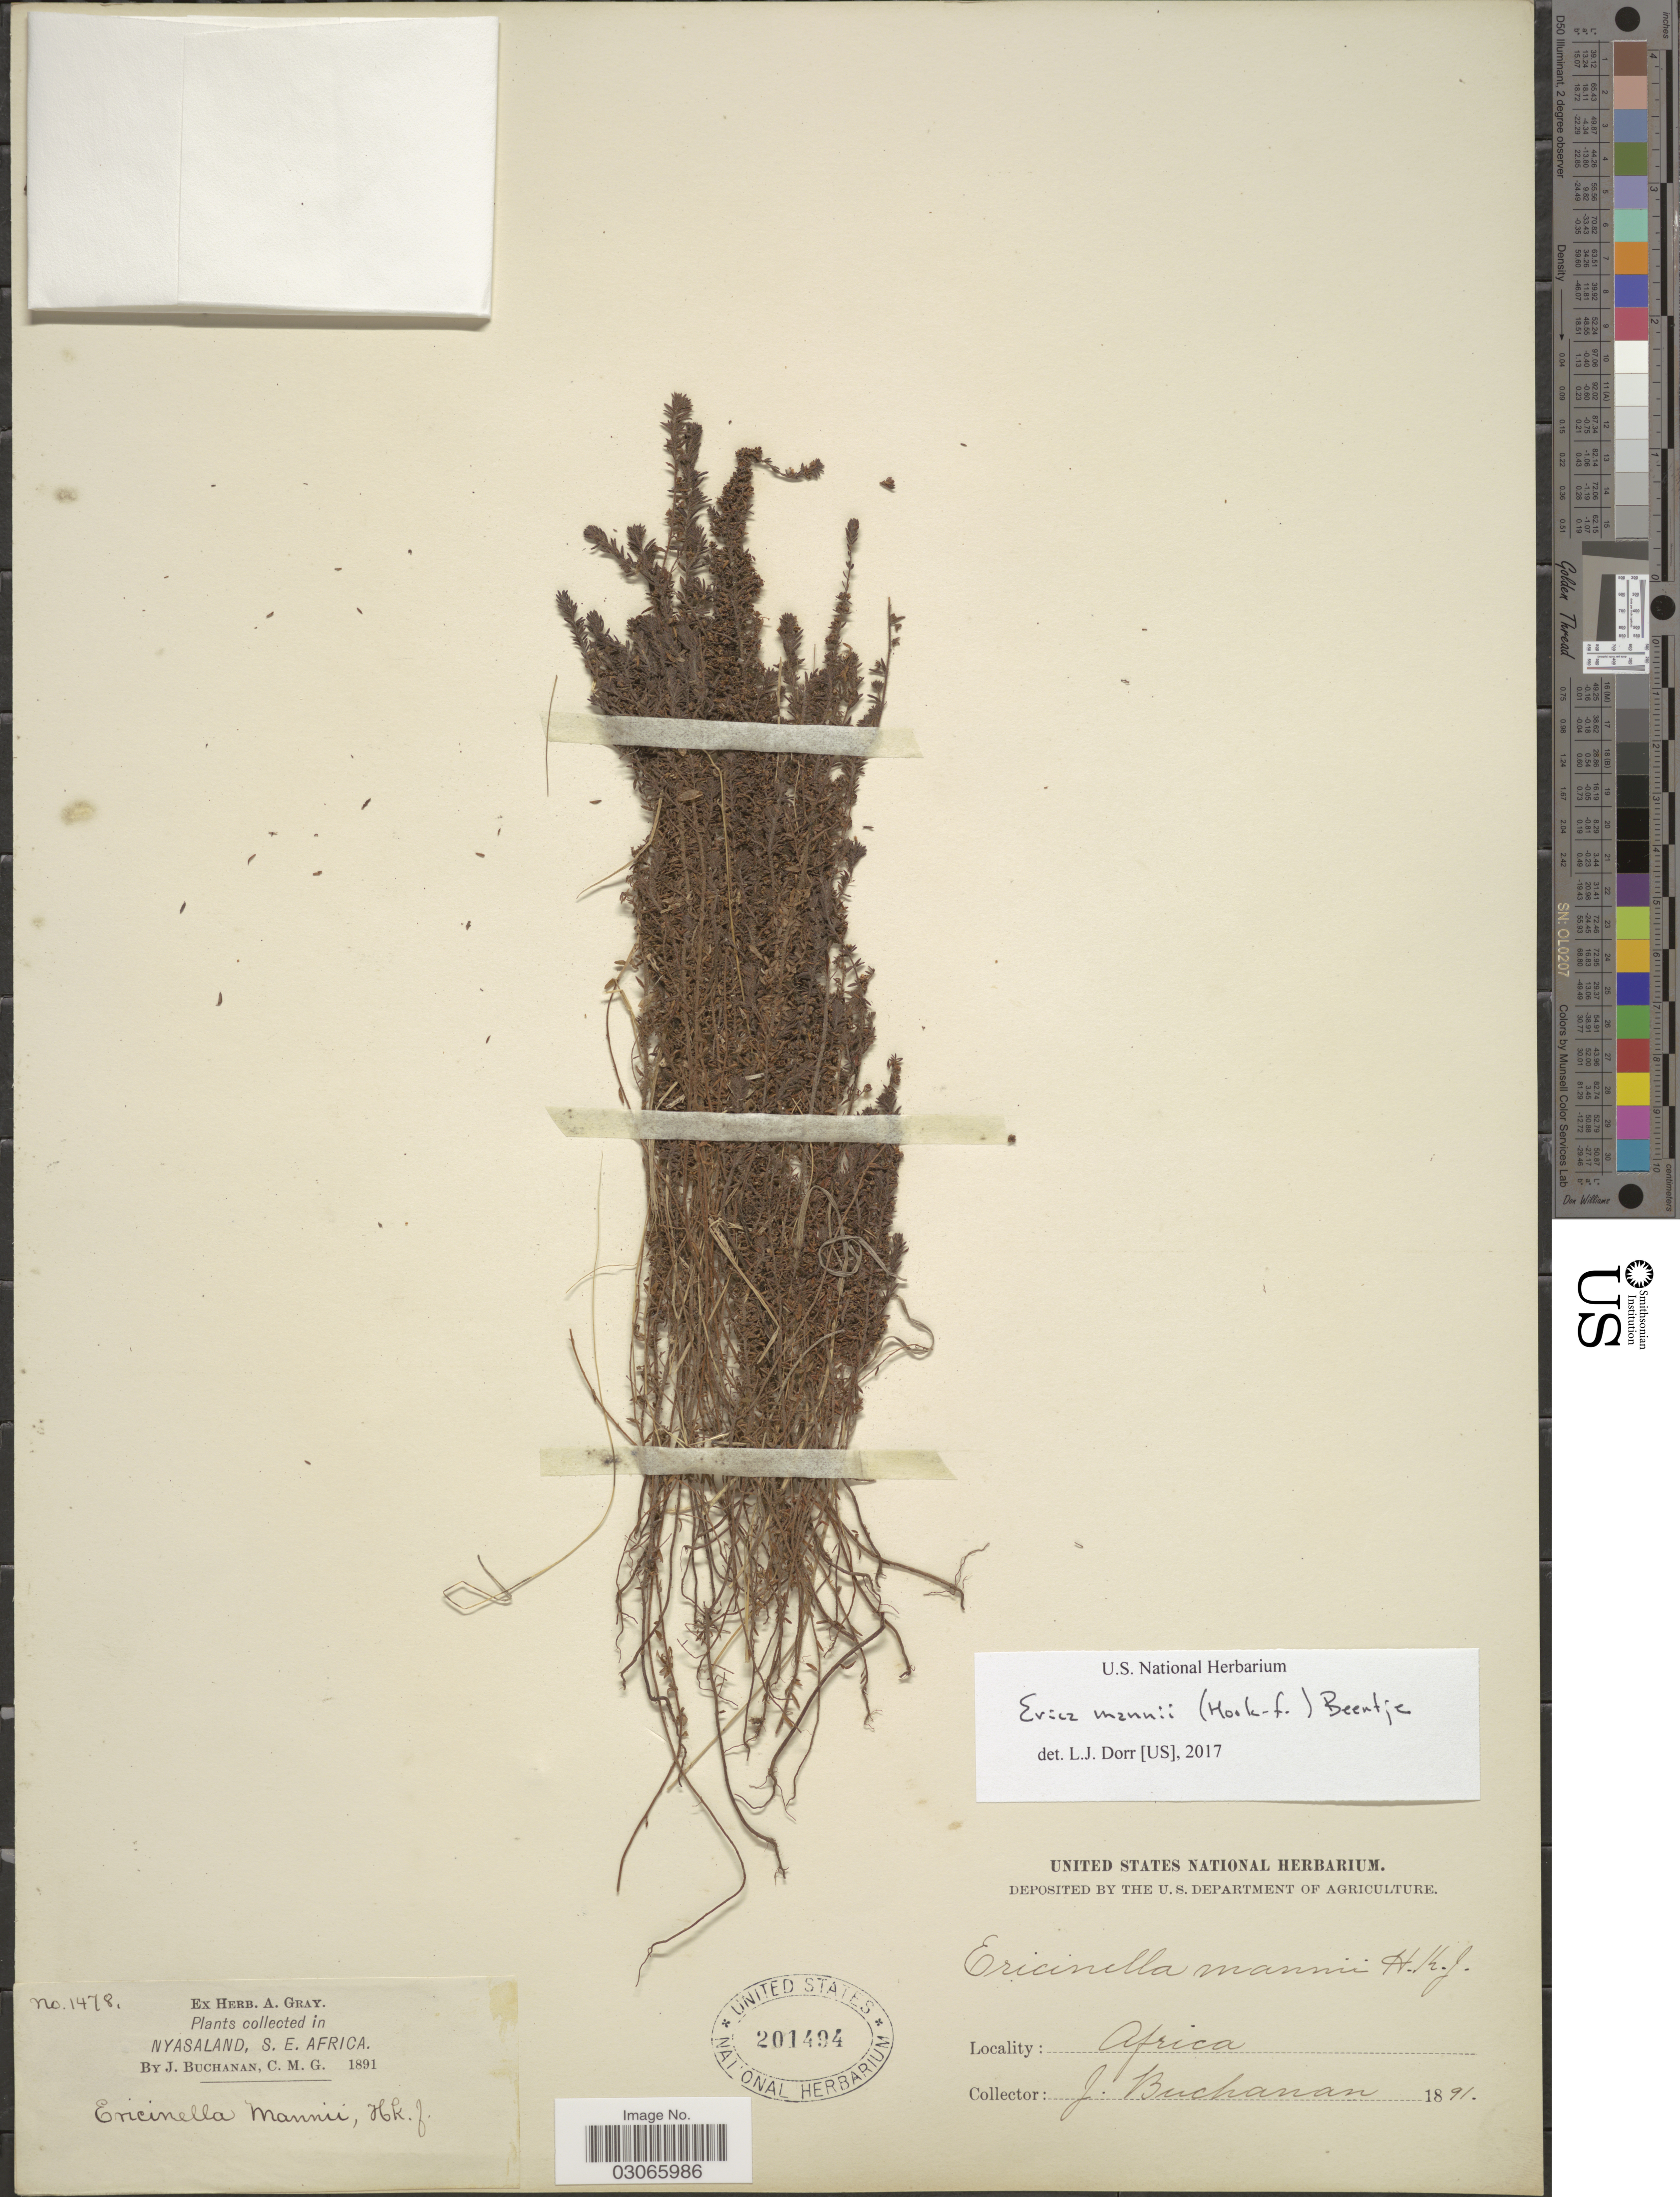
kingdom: Plantae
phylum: Tracheophyta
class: Magnoliopsida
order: Ericales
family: Ericaceae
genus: Erica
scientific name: Erica mannii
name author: (Hook. f.) Beentje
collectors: J. Buchanan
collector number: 1478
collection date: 1891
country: Malawi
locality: Nyasaland, S. E. Africa.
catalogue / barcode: US 201494